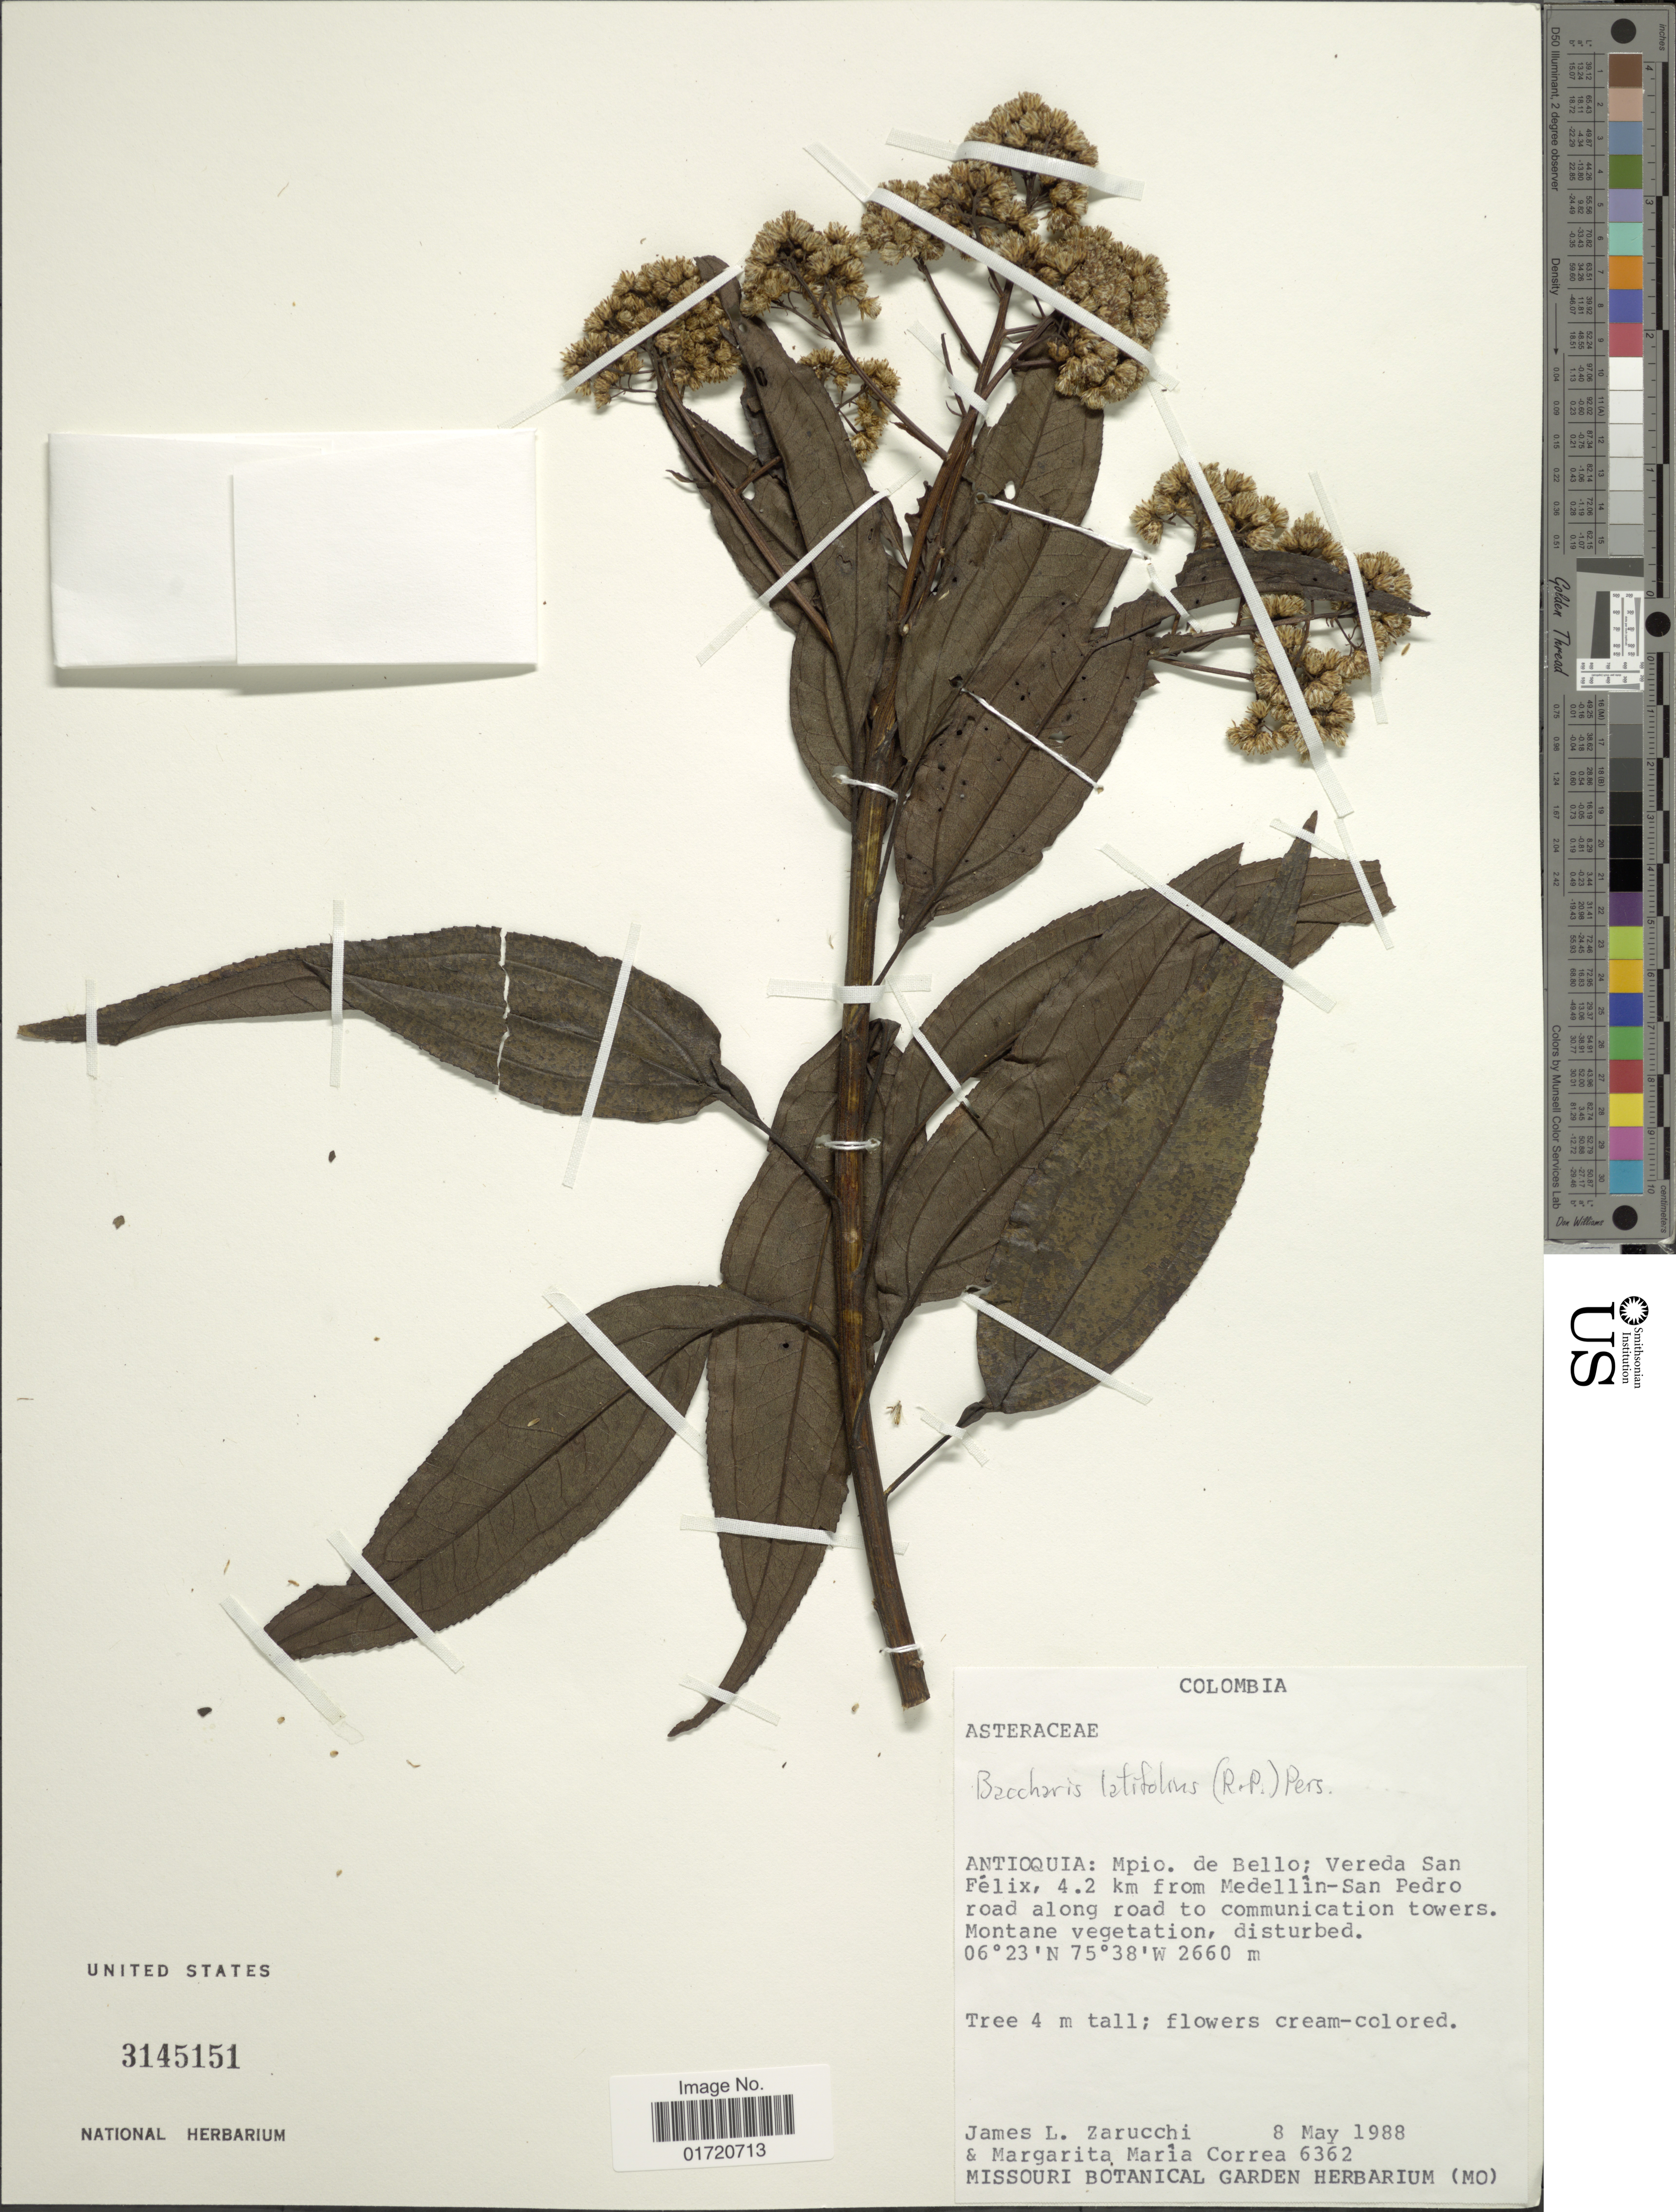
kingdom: Plantae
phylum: Tracheophyta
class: Magnoliopsida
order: Asterales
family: Asteraceae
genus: Baccharis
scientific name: Baccharis latifolia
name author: (Ruiz & Pav.) Pers.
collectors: J. L. Zarucchi & M. Correa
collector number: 6362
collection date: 1988-05-08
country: Colombia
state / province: Antioquia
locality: Mpio. de Bello, Vereda San Felix, 4.2 km from Medellin-San Pedro road along road to communication towers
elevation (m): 2660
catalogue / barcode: US 3145151